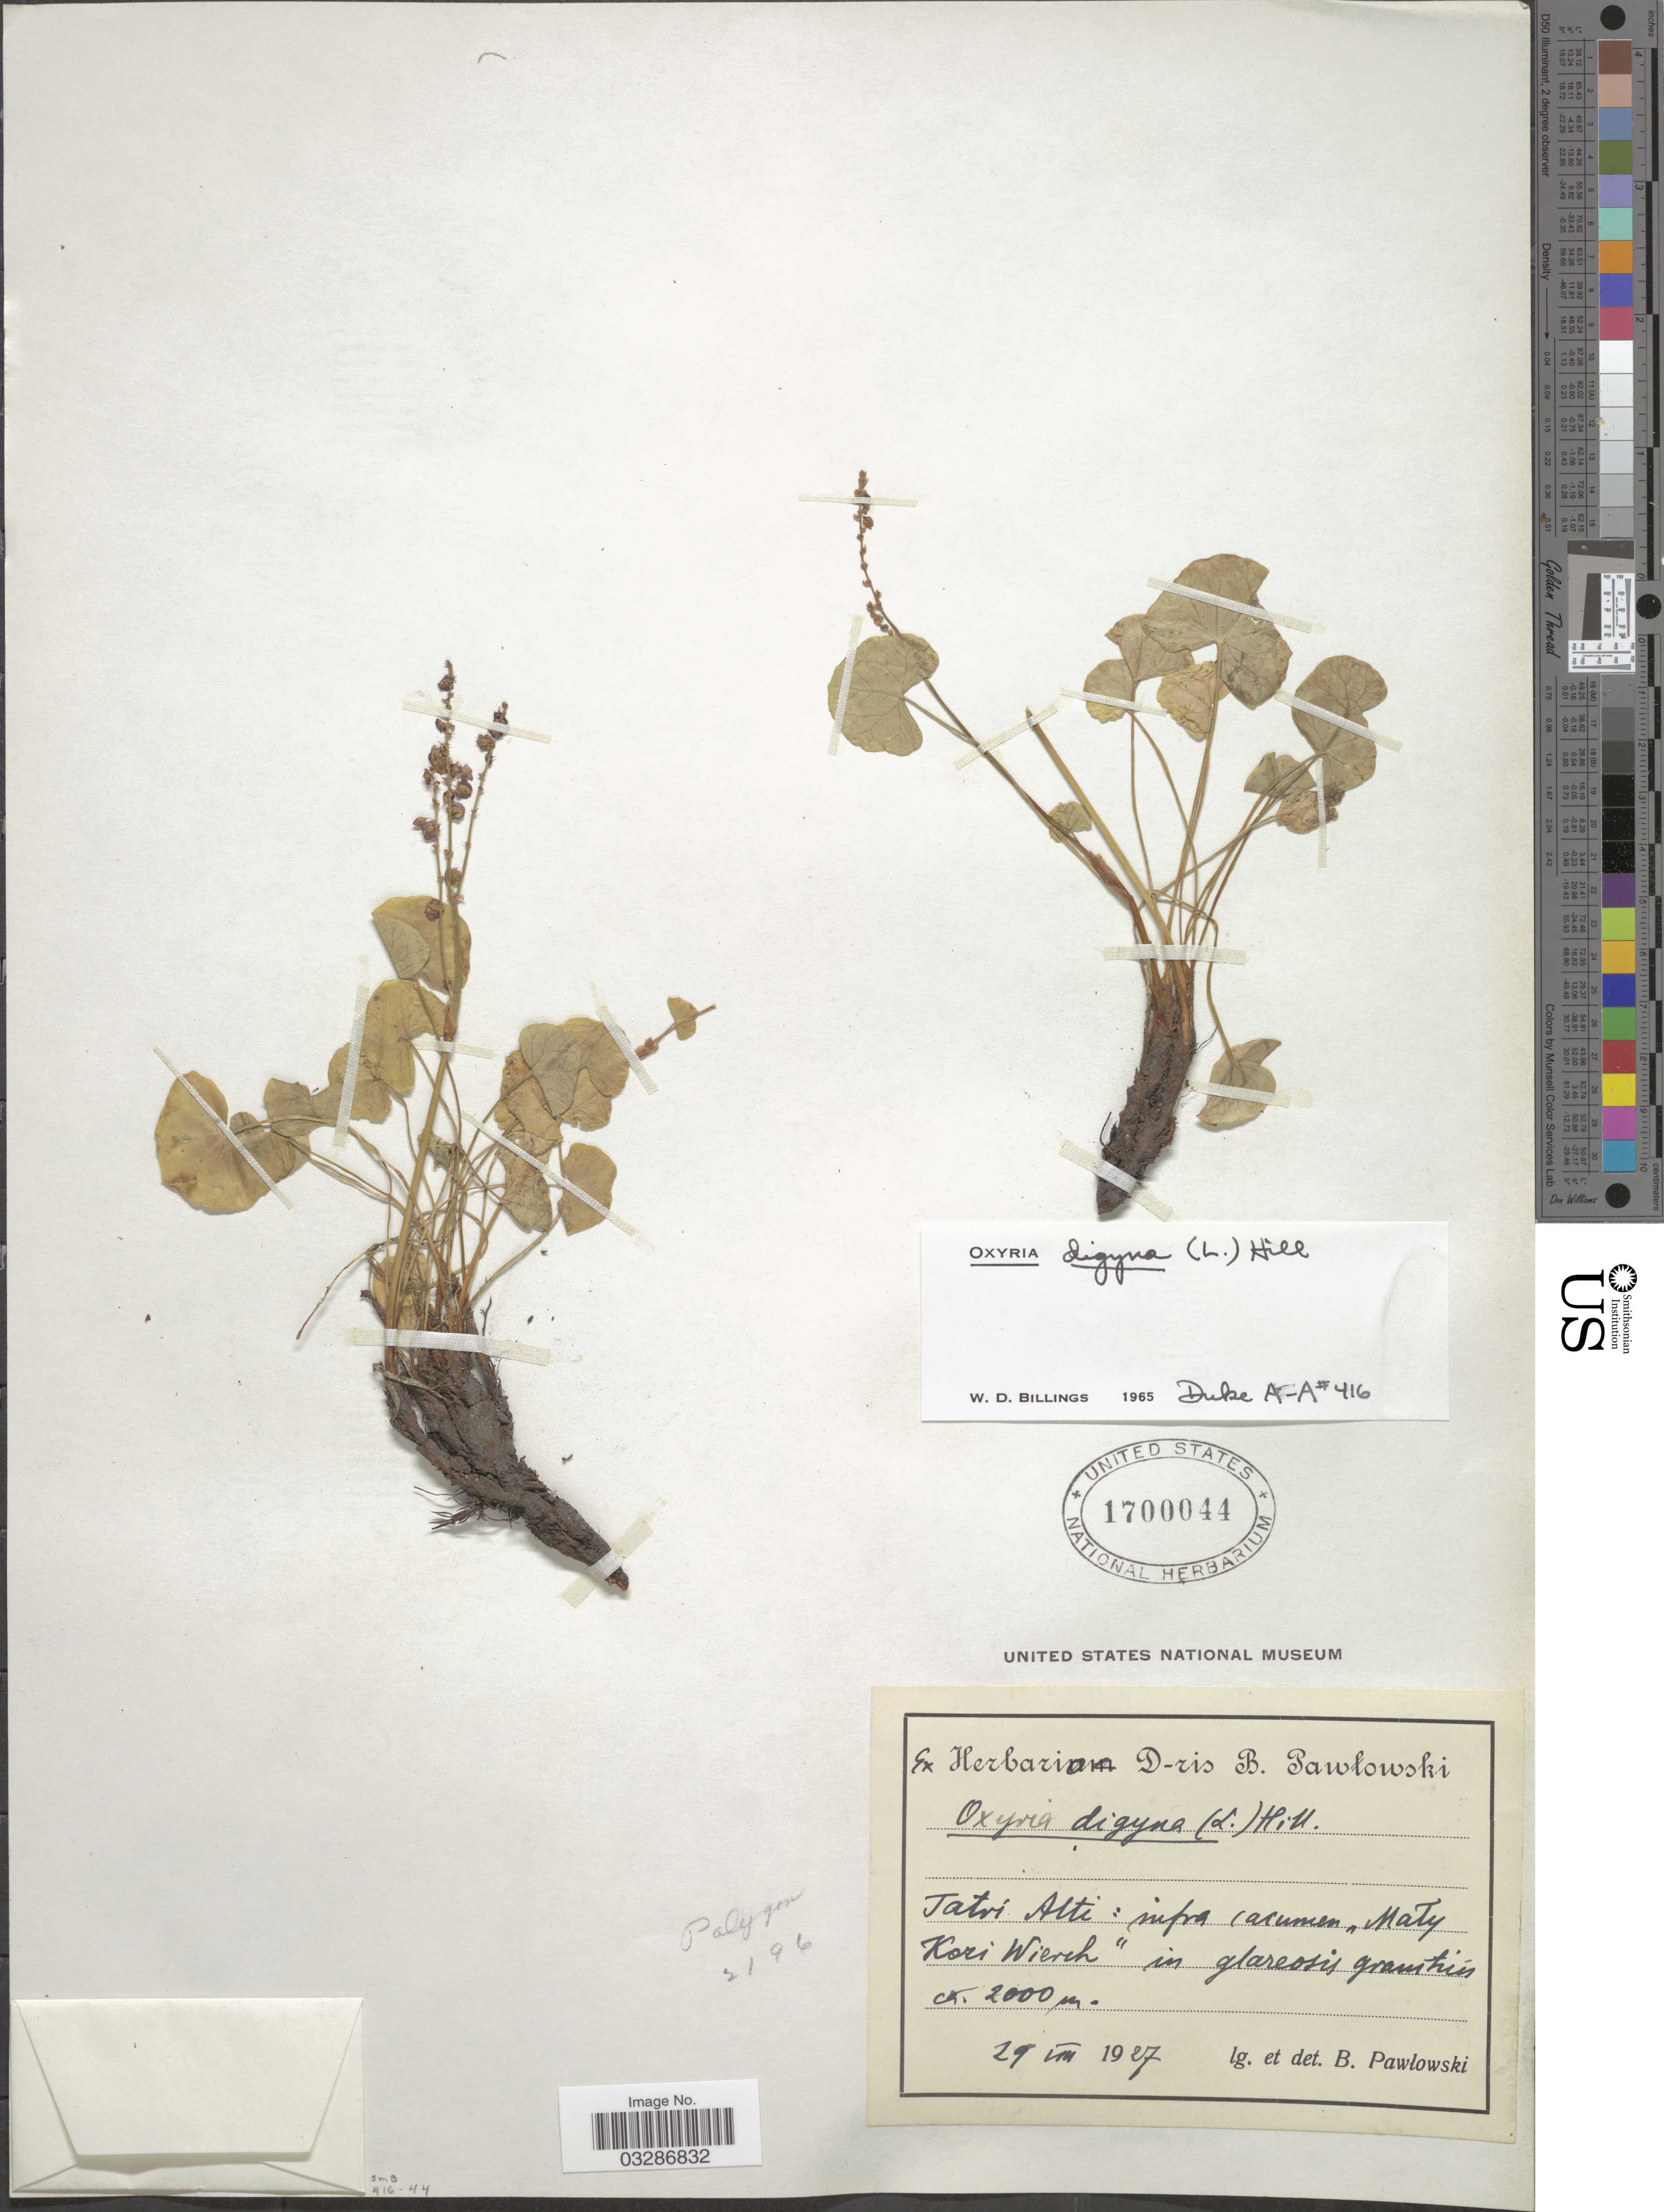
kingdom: Plantae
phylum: Tracheophyta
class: Magnoliopsida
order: Caryophyllales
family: Polygonaceae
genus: Oxyria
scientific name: Oxyria digyna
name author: (L.) Hill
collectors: B. Pawlowski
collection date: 1927-08-29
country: Slovakia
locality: Tatri Alti: infra cacumen "Maty Kori Wierch" in glareosis granitius.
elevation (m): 2000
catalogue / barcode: US 1700044